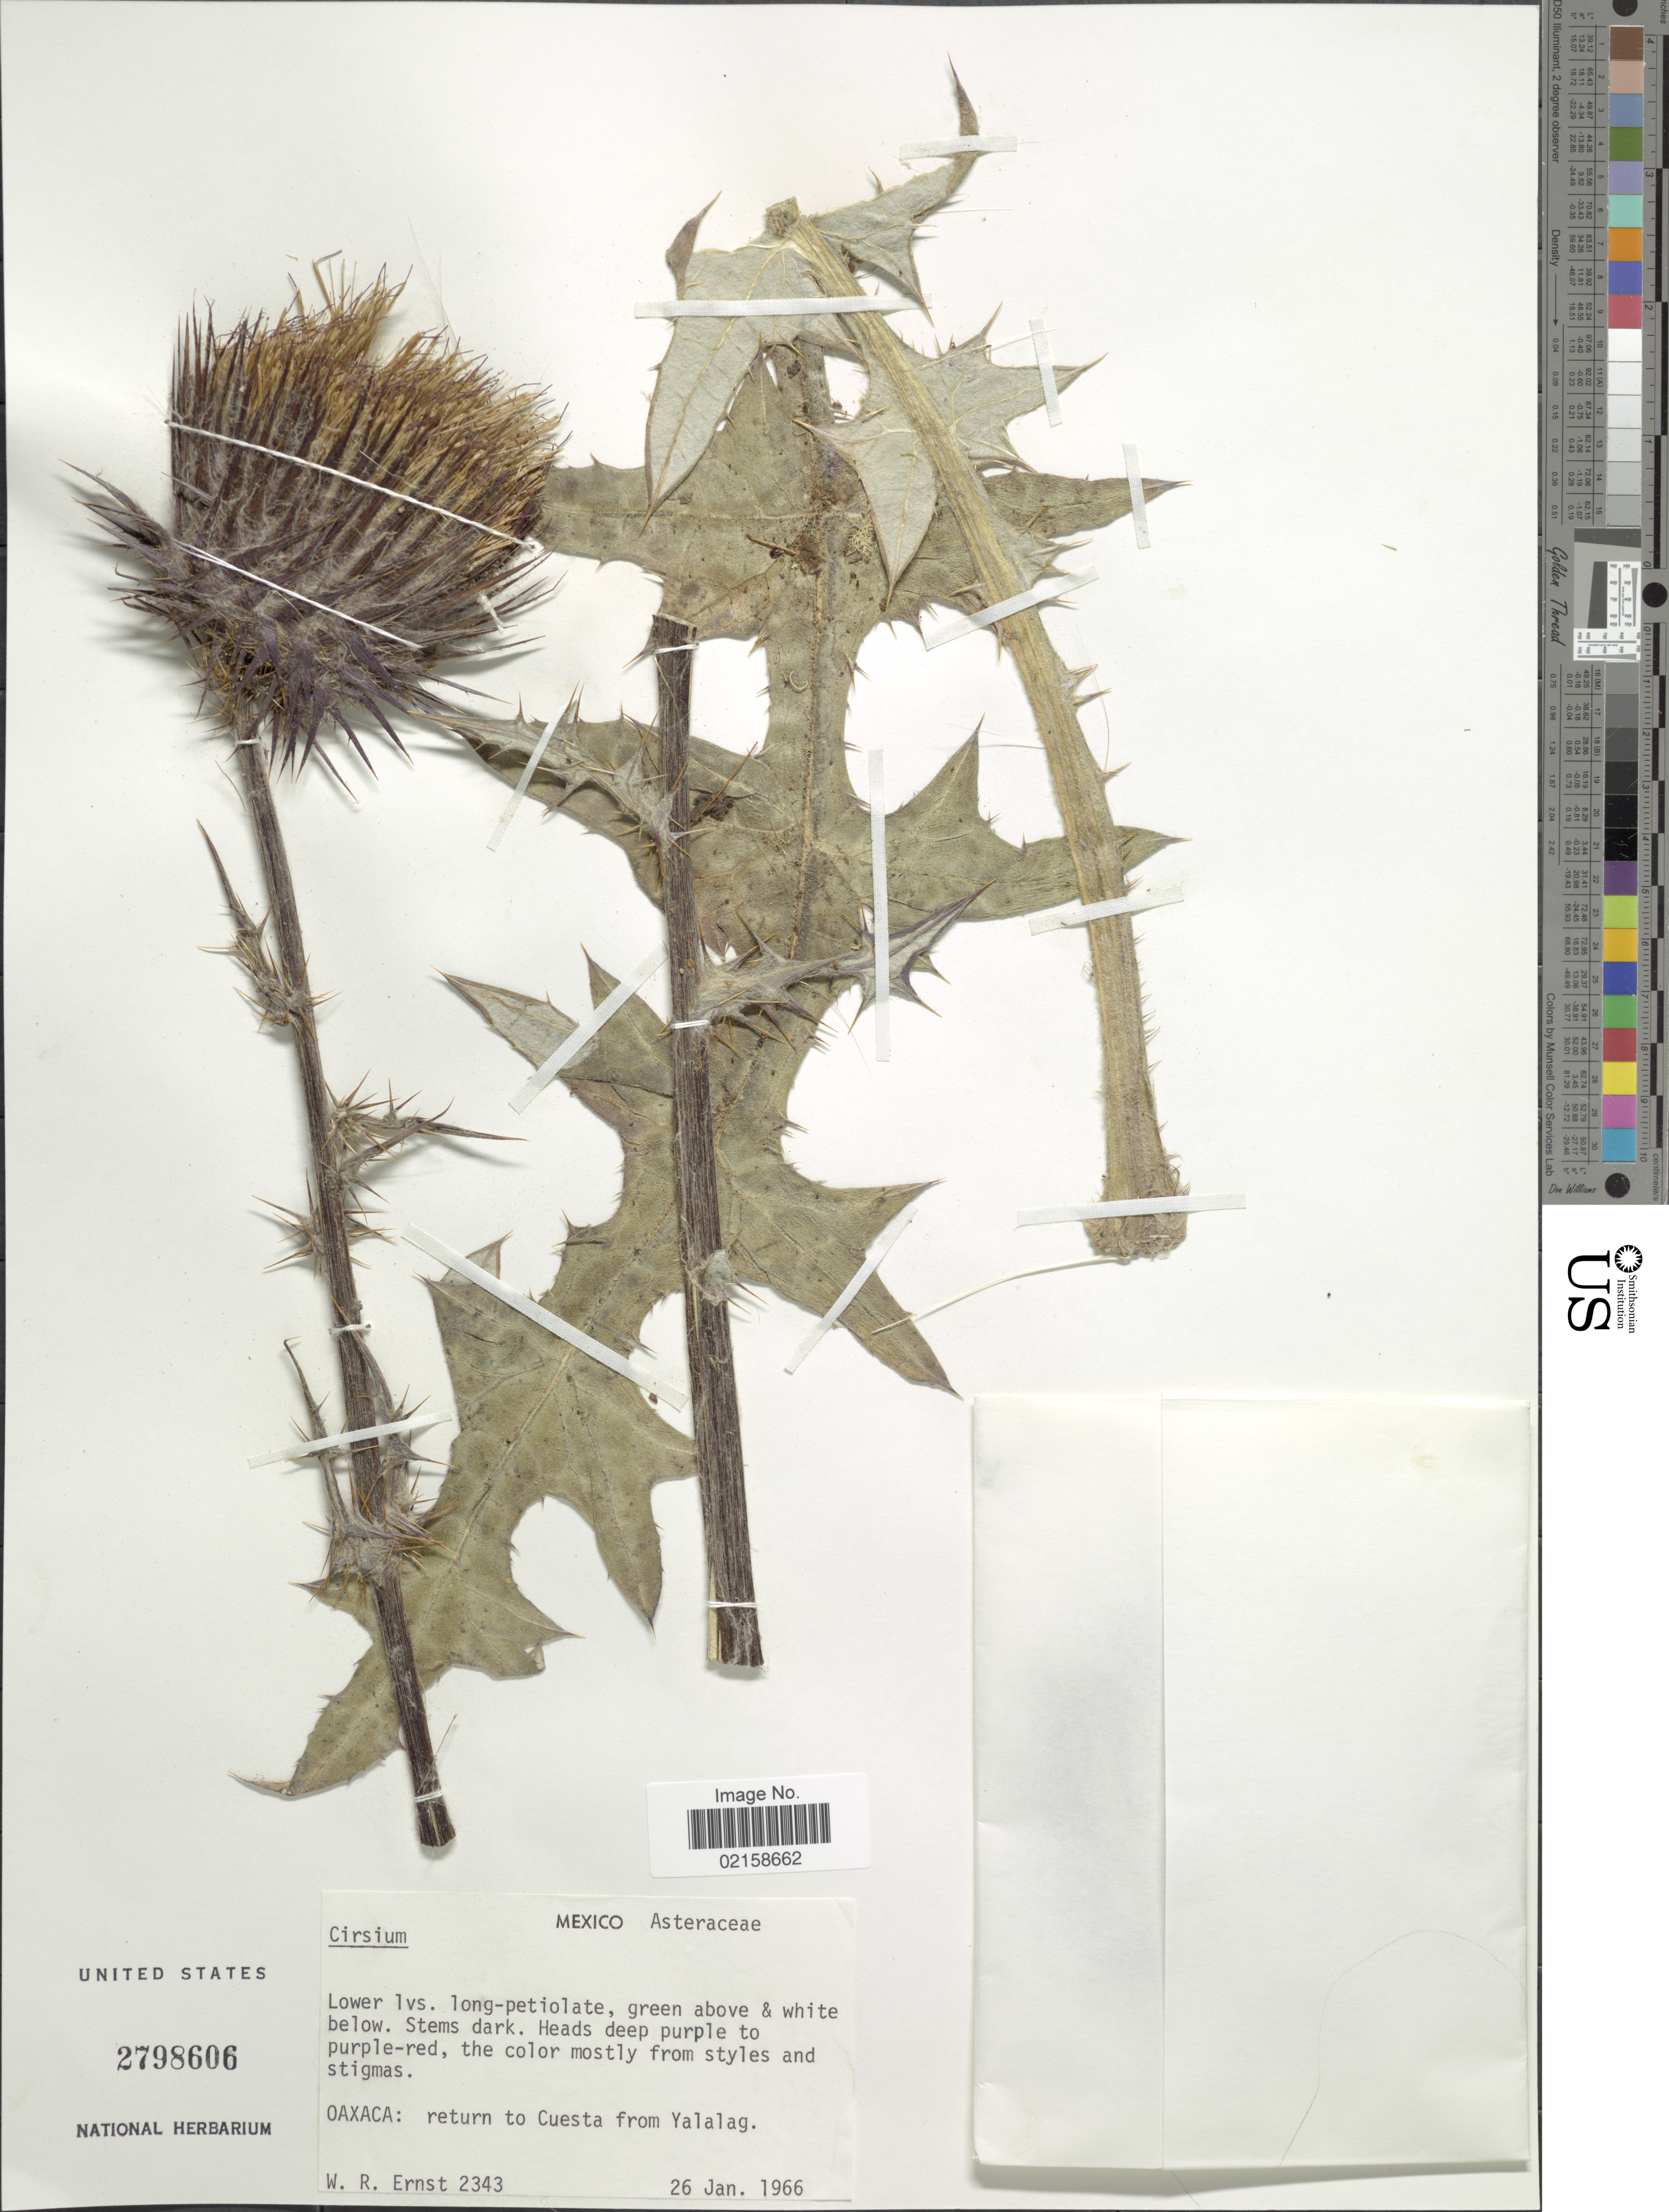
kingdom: Plantae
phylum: Tracheophyta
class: Magnoliopsida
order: Asterales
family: Asteraceae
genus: Cirsium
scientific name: Cirsium sp.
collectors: W. R. Ernst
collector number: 2343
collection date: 1966-01-26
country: Mexico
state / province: Oaxaca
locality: Return to Cuesta from Yalalag.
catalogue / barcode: US 2798606